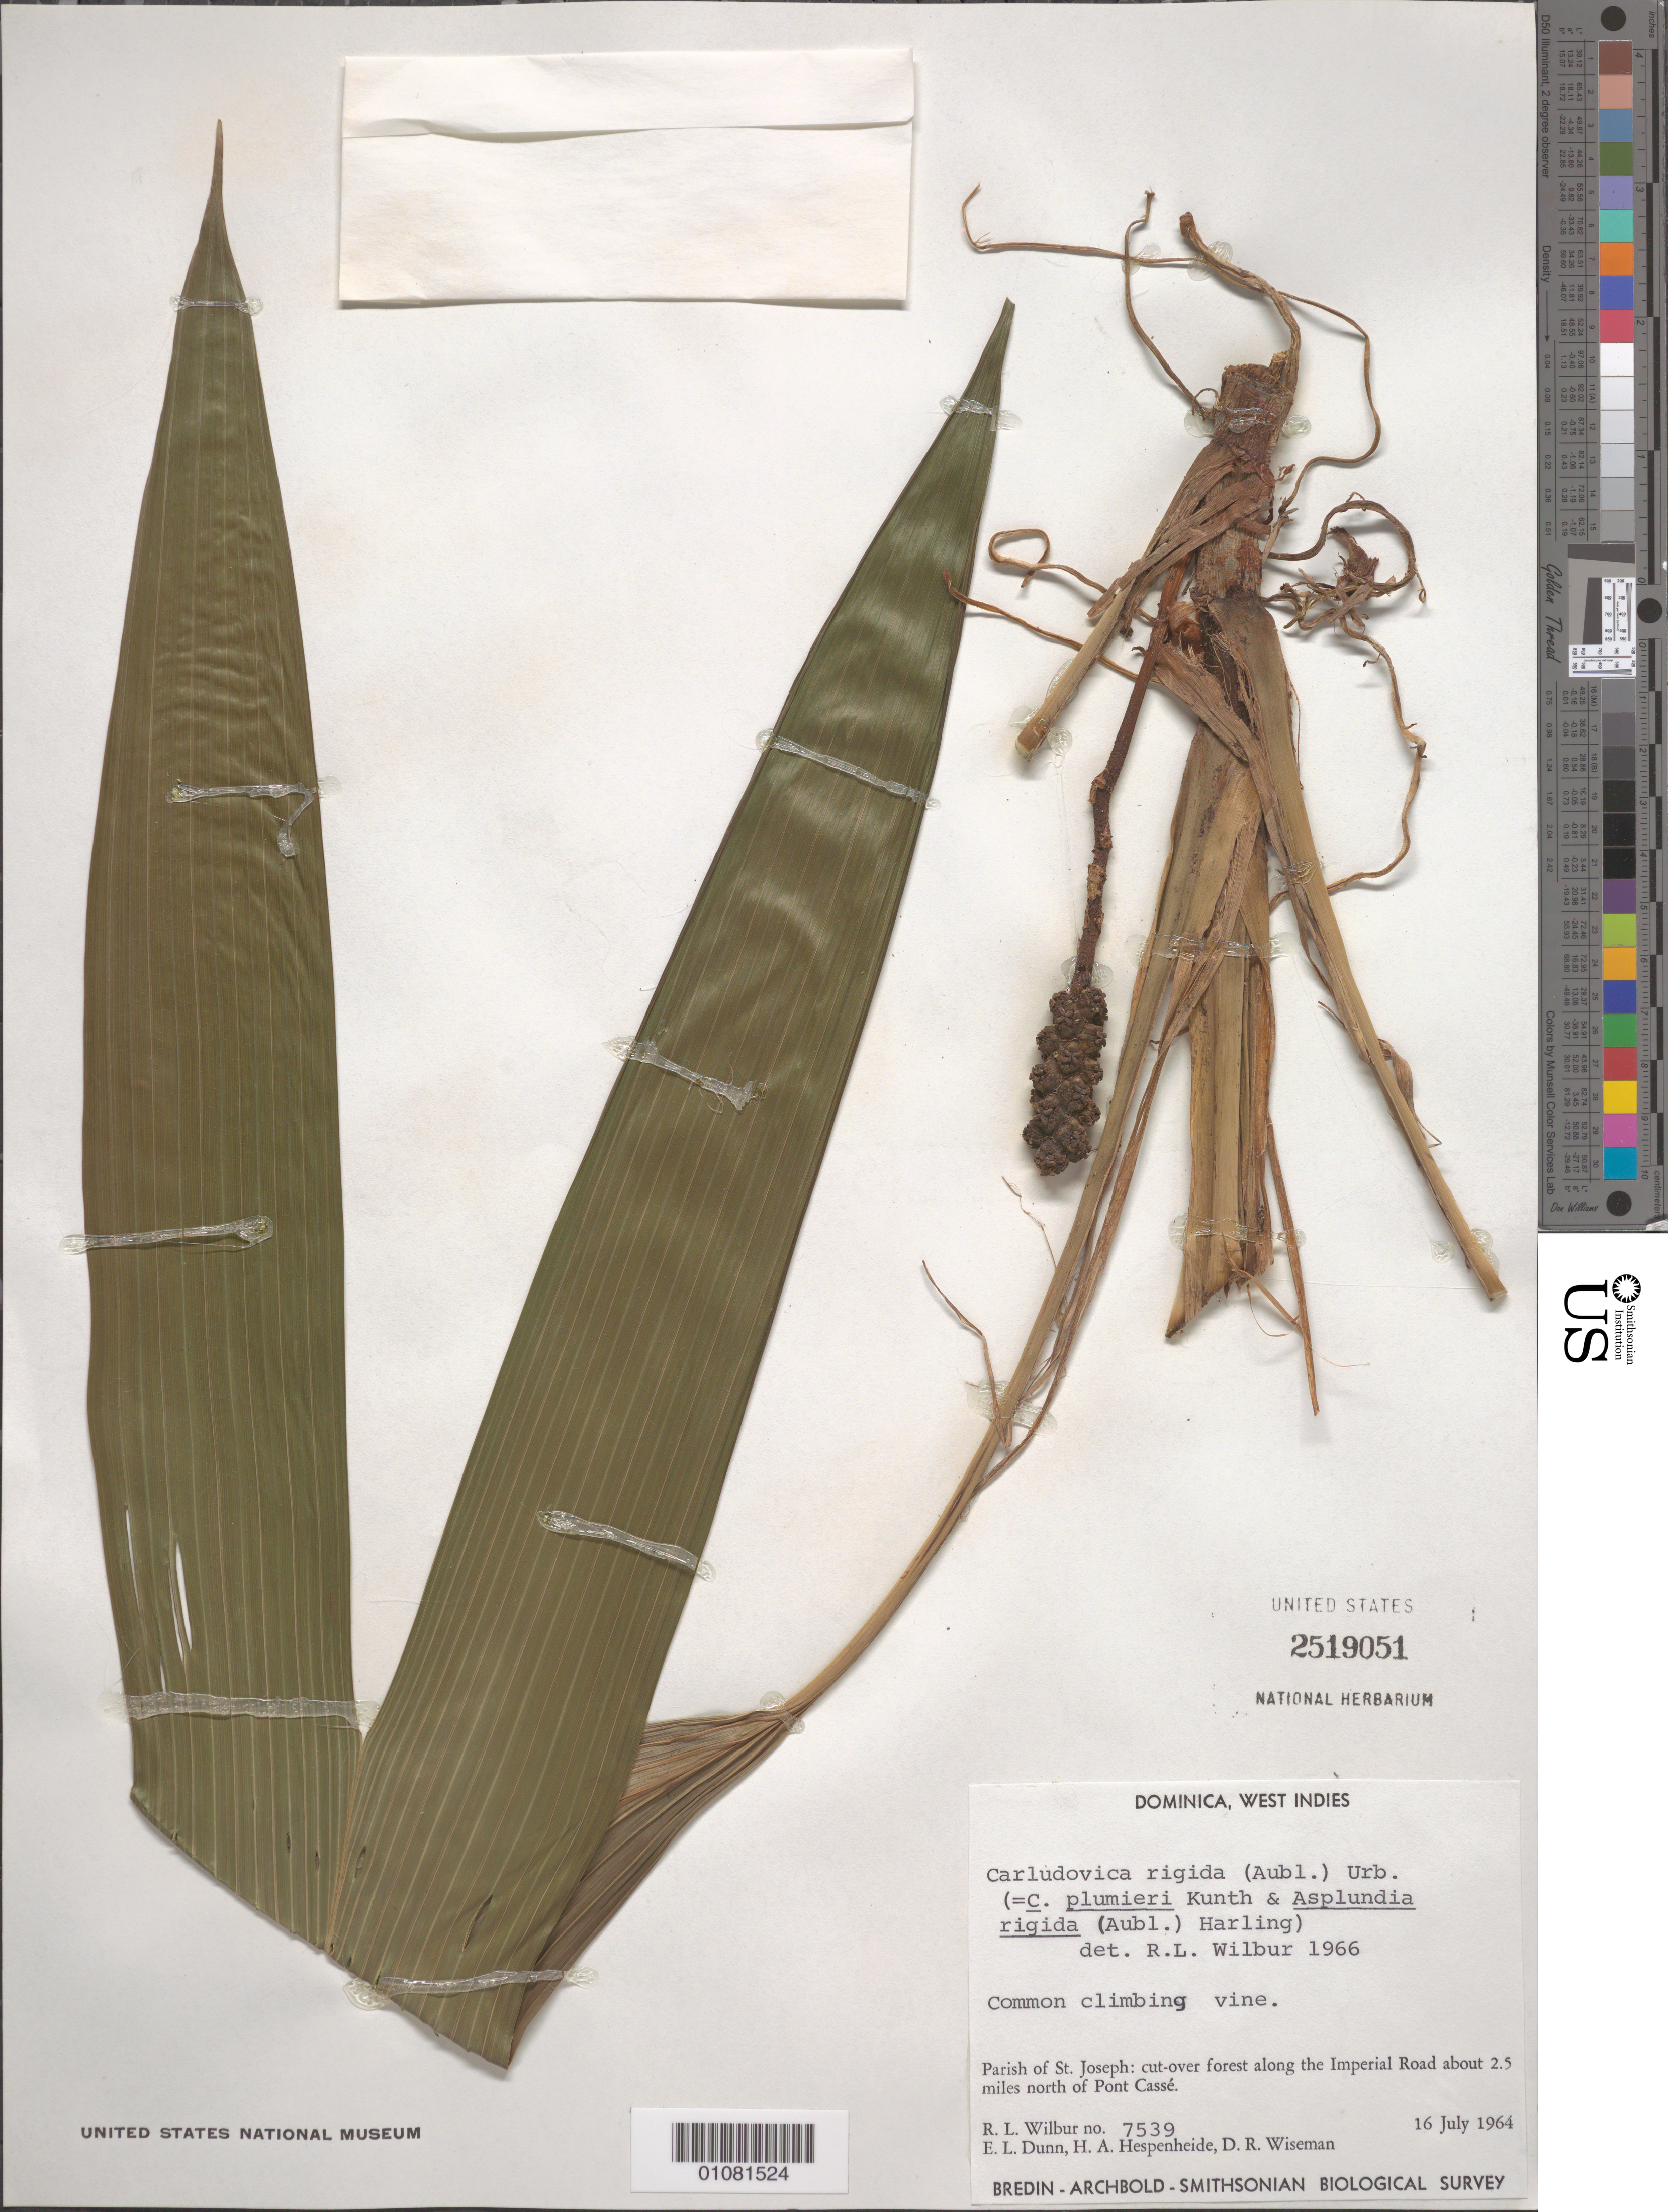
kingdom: Plantae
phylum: Tracheophyta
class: Liliopsida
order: Pandanales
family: Cyclanthaceae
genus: Asplundia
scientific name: Asplundia rigida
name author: (Aubl.) Harling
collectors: R. L. Wilbur, E. Dunn, H. A. Hespenheide & D. R. Wiseman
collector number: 7539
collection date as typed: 16 Jul 1964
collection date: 1964-07-16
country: Dominica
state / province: St. Joseph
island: Dominica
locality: Along the Imperial Road about 2.5 miles N of Pont Cassé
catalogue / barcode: US 2519051